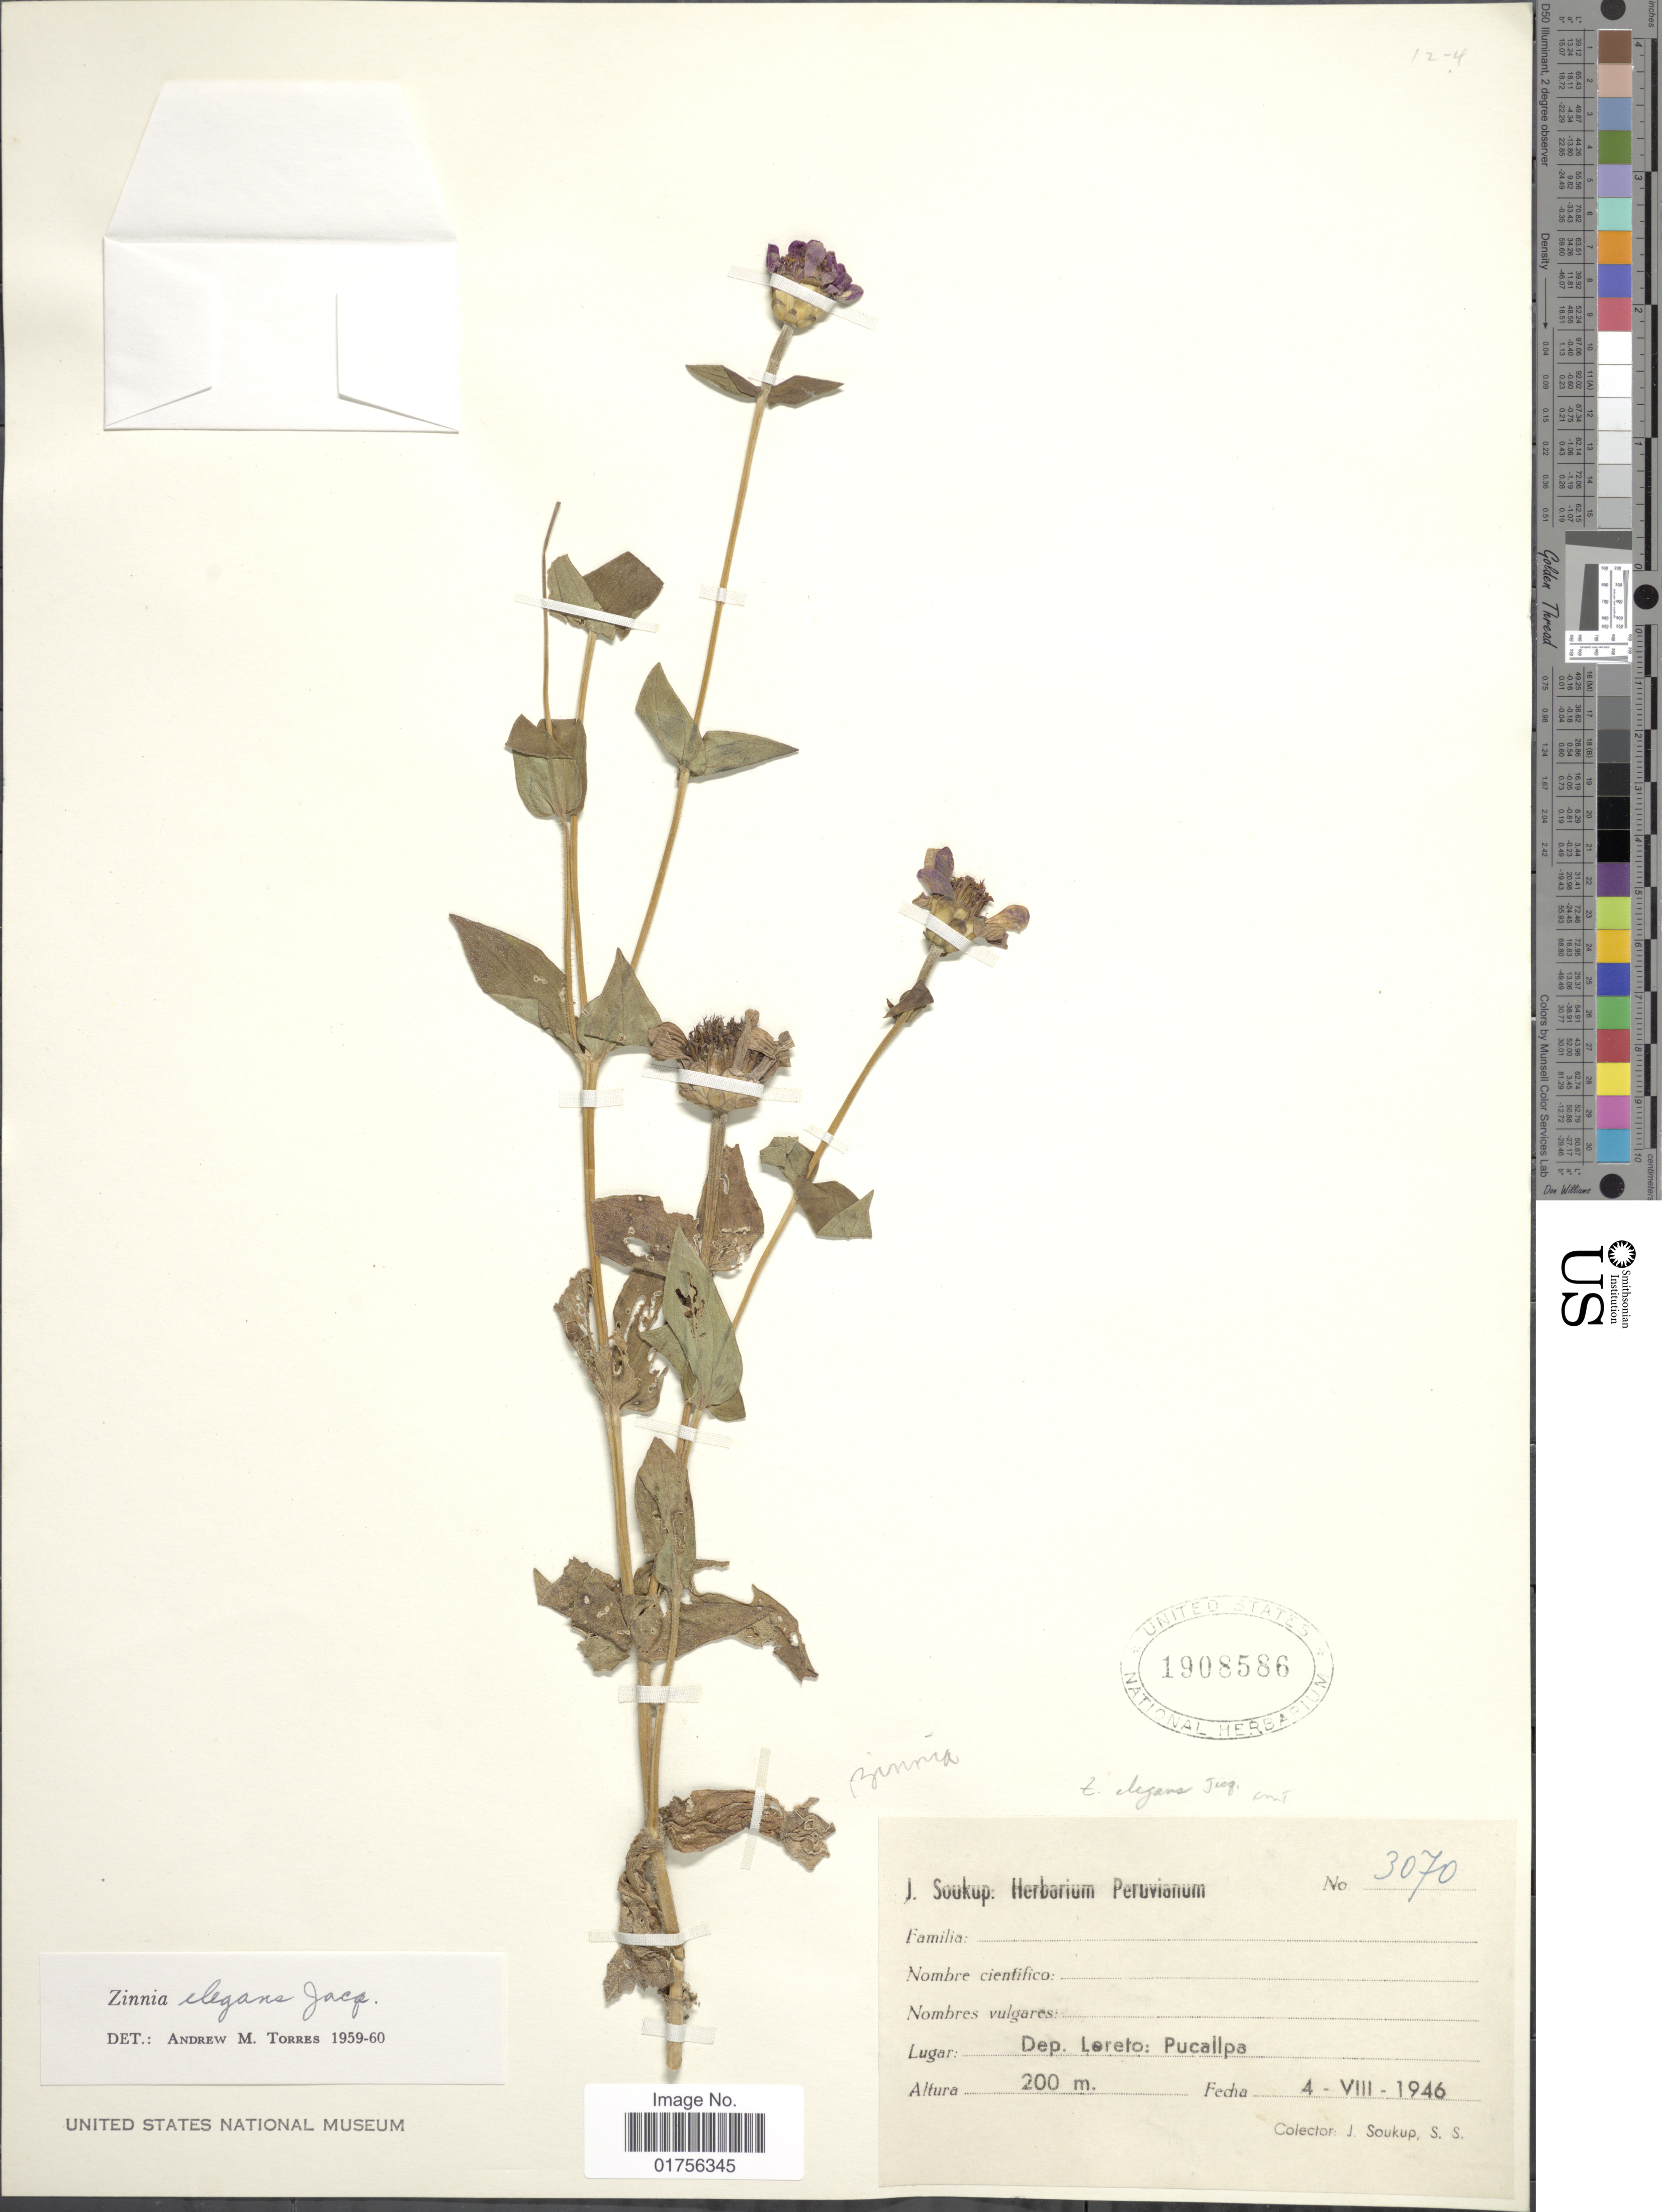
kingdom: Plantae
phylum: Tracheophyta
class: Magnoliopsida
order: Asterales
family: Asteraceae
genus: Zinnia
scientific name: Zinnia elegans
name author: Jacq.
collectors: J. Soukup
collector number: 3070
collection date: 1946-08-04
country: Peru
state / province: Loreto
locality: Dep. Loreto, Pucallpa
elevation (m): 200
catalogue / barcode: US 1908586